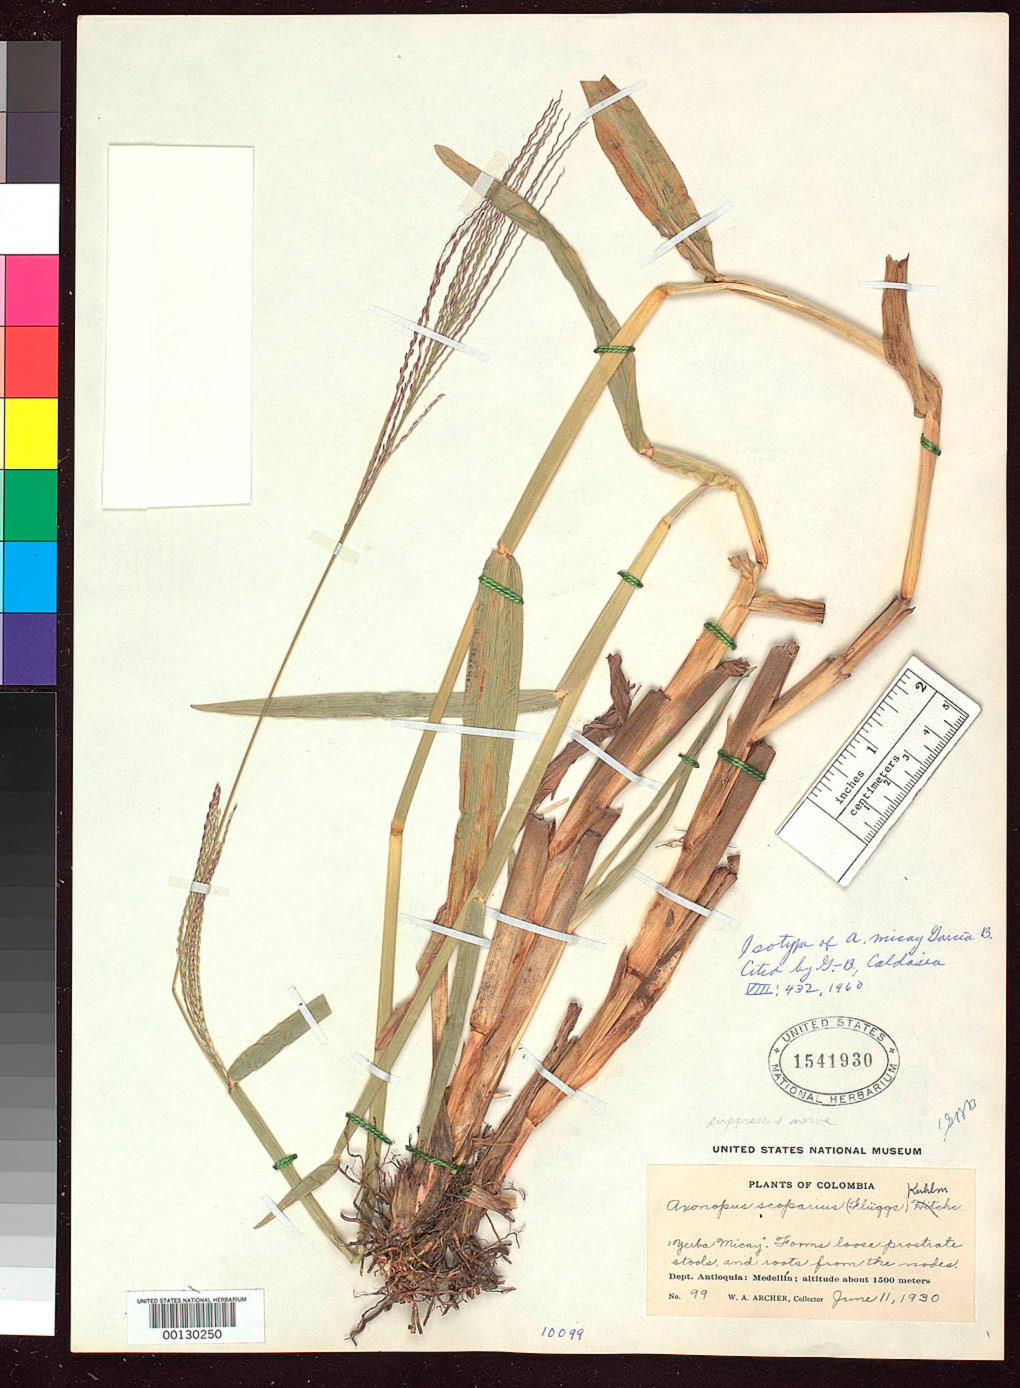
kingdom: Plantae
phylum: Tracheophyta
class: Liliopsida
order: Poales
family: Poaceae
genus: Axonopus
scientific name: Axonopus micay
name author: García-Barr.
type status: Isotype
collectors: W. A. Archer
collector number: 99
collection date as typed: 11 Jun 1930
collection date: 1930-06-11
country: Colombia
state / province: Antioquia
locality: Medellin.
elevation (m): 1500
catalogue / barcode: US 1541930